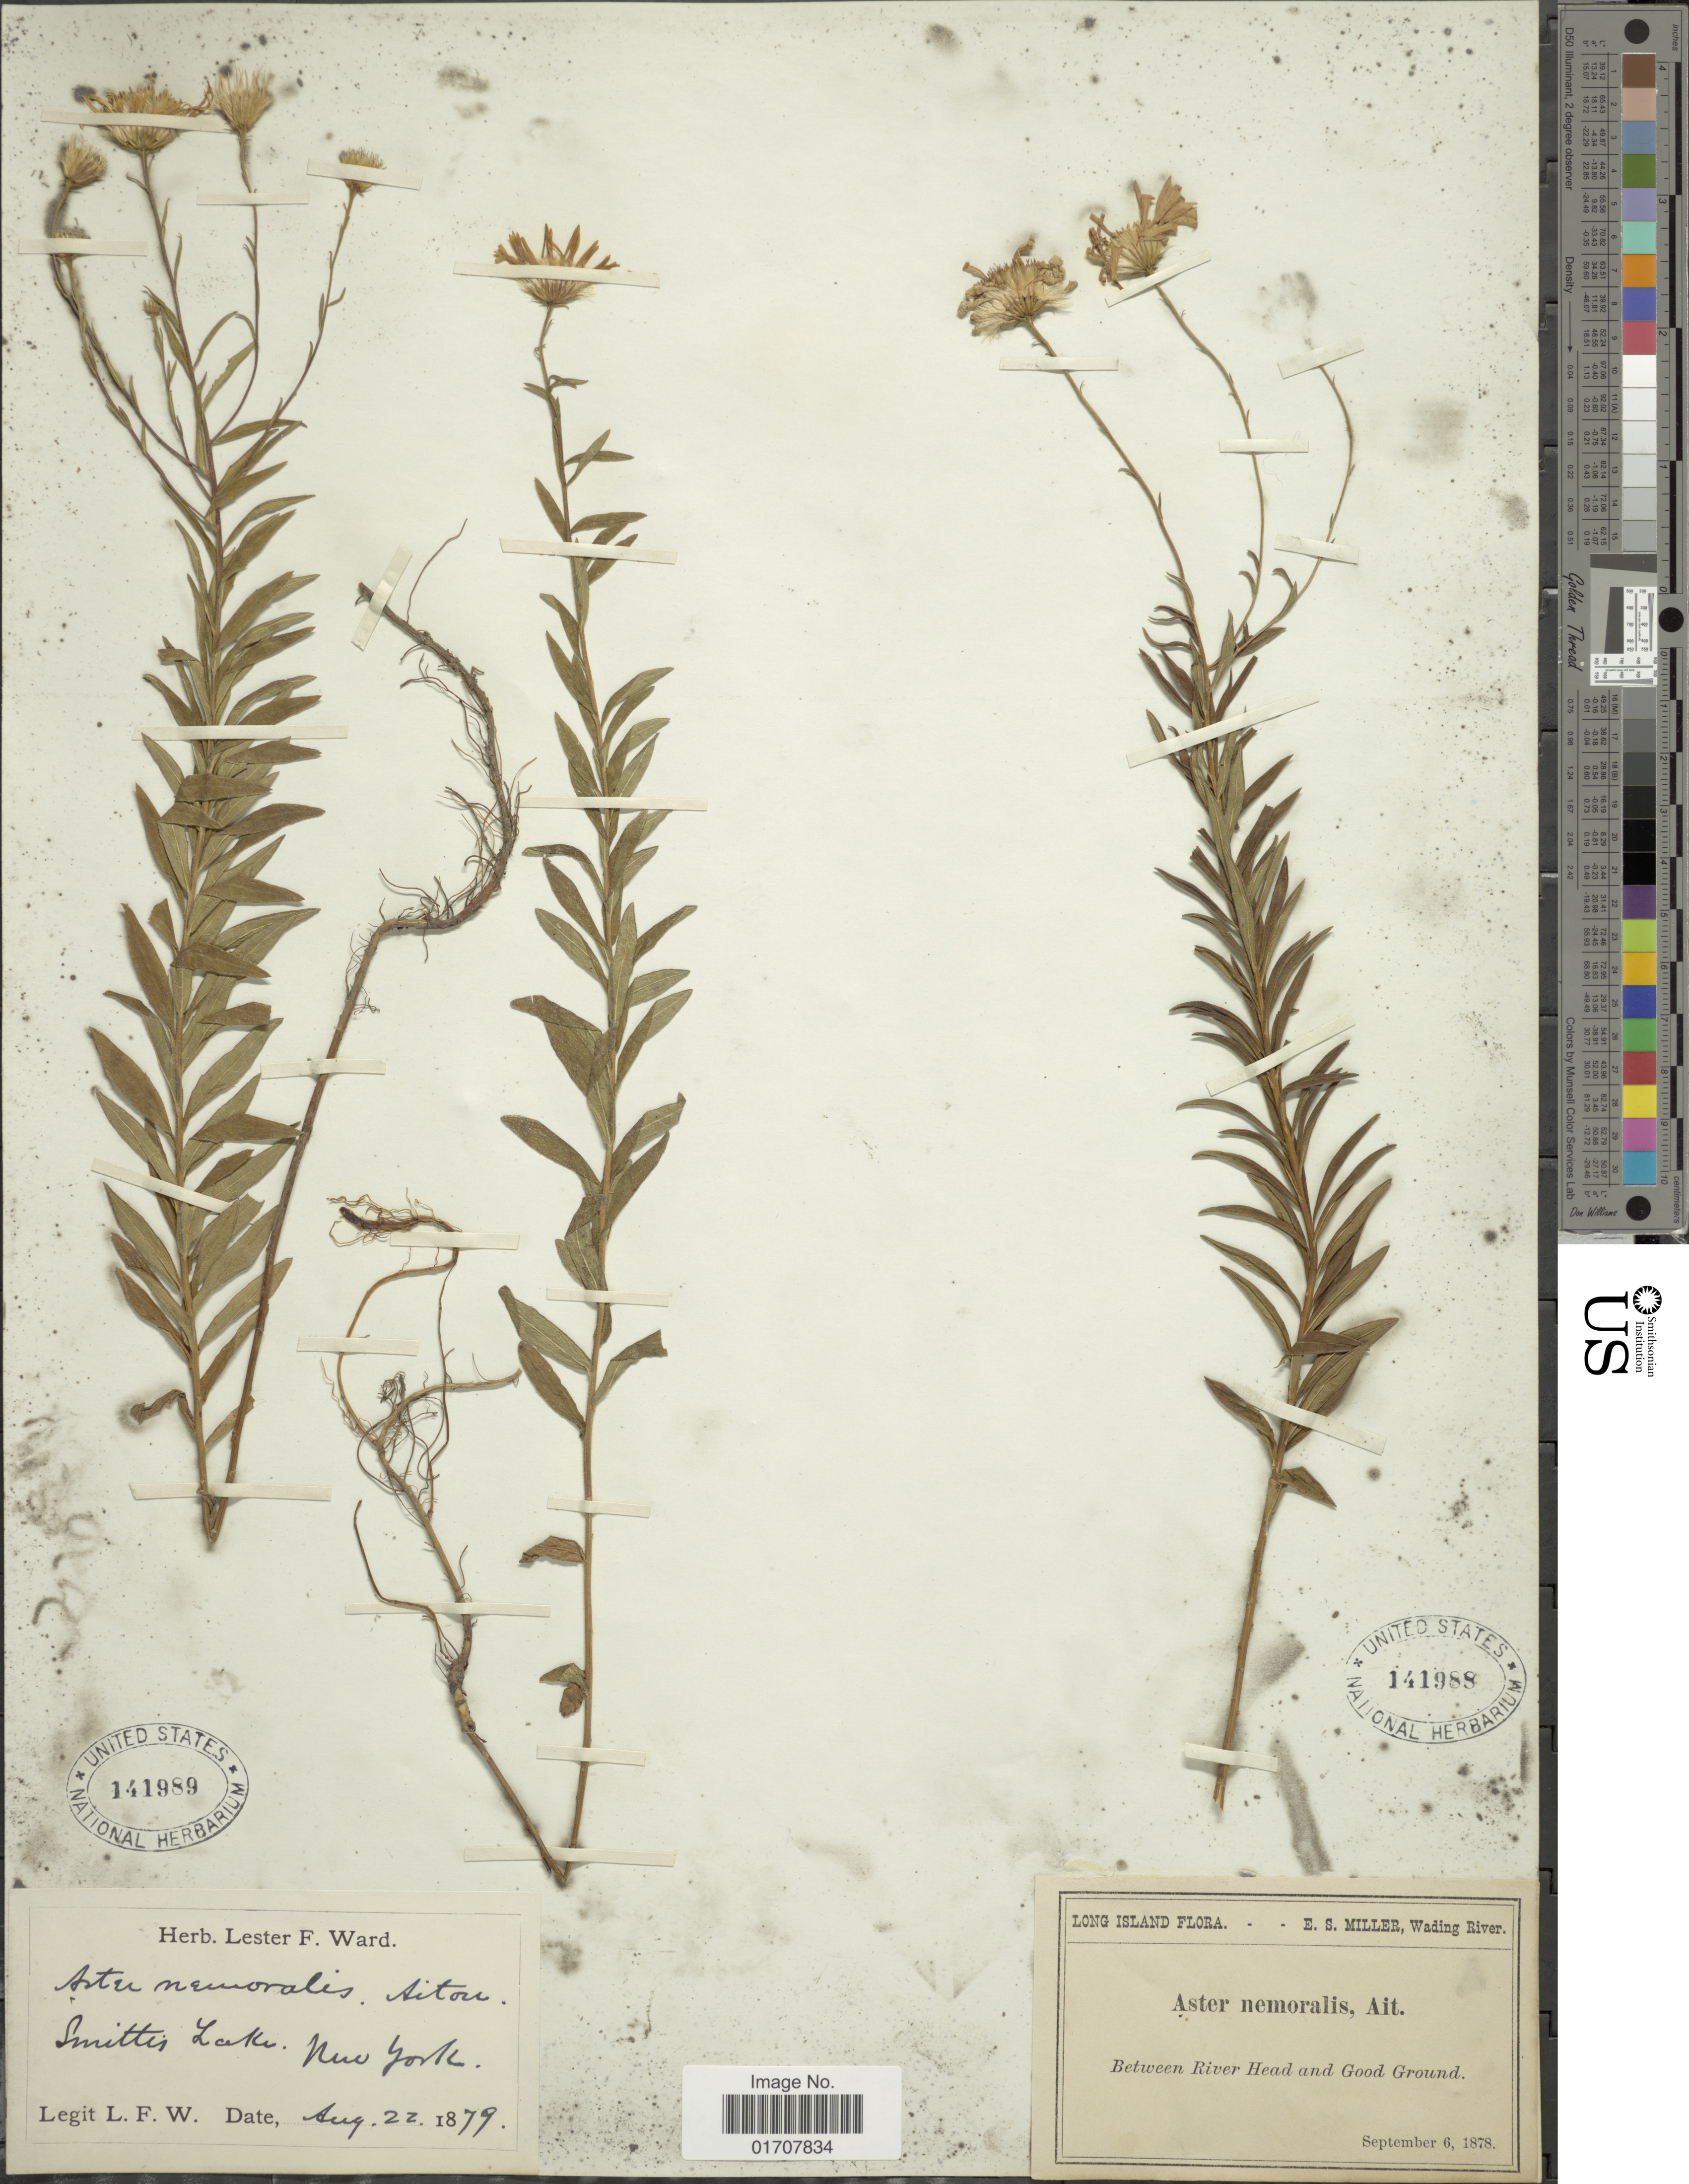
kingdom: Plantae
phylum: Tracheophyta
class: Magnoliopsida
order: Asterales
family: Asteraceae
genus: Oclemena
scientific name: Oclemena nemoralis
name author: (Aiton) Greene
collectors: E. S. Miller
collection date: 1878-09-06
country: United States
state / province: New York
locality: Long Island, Between River Head and Good Ground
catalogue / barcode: US 141988-2